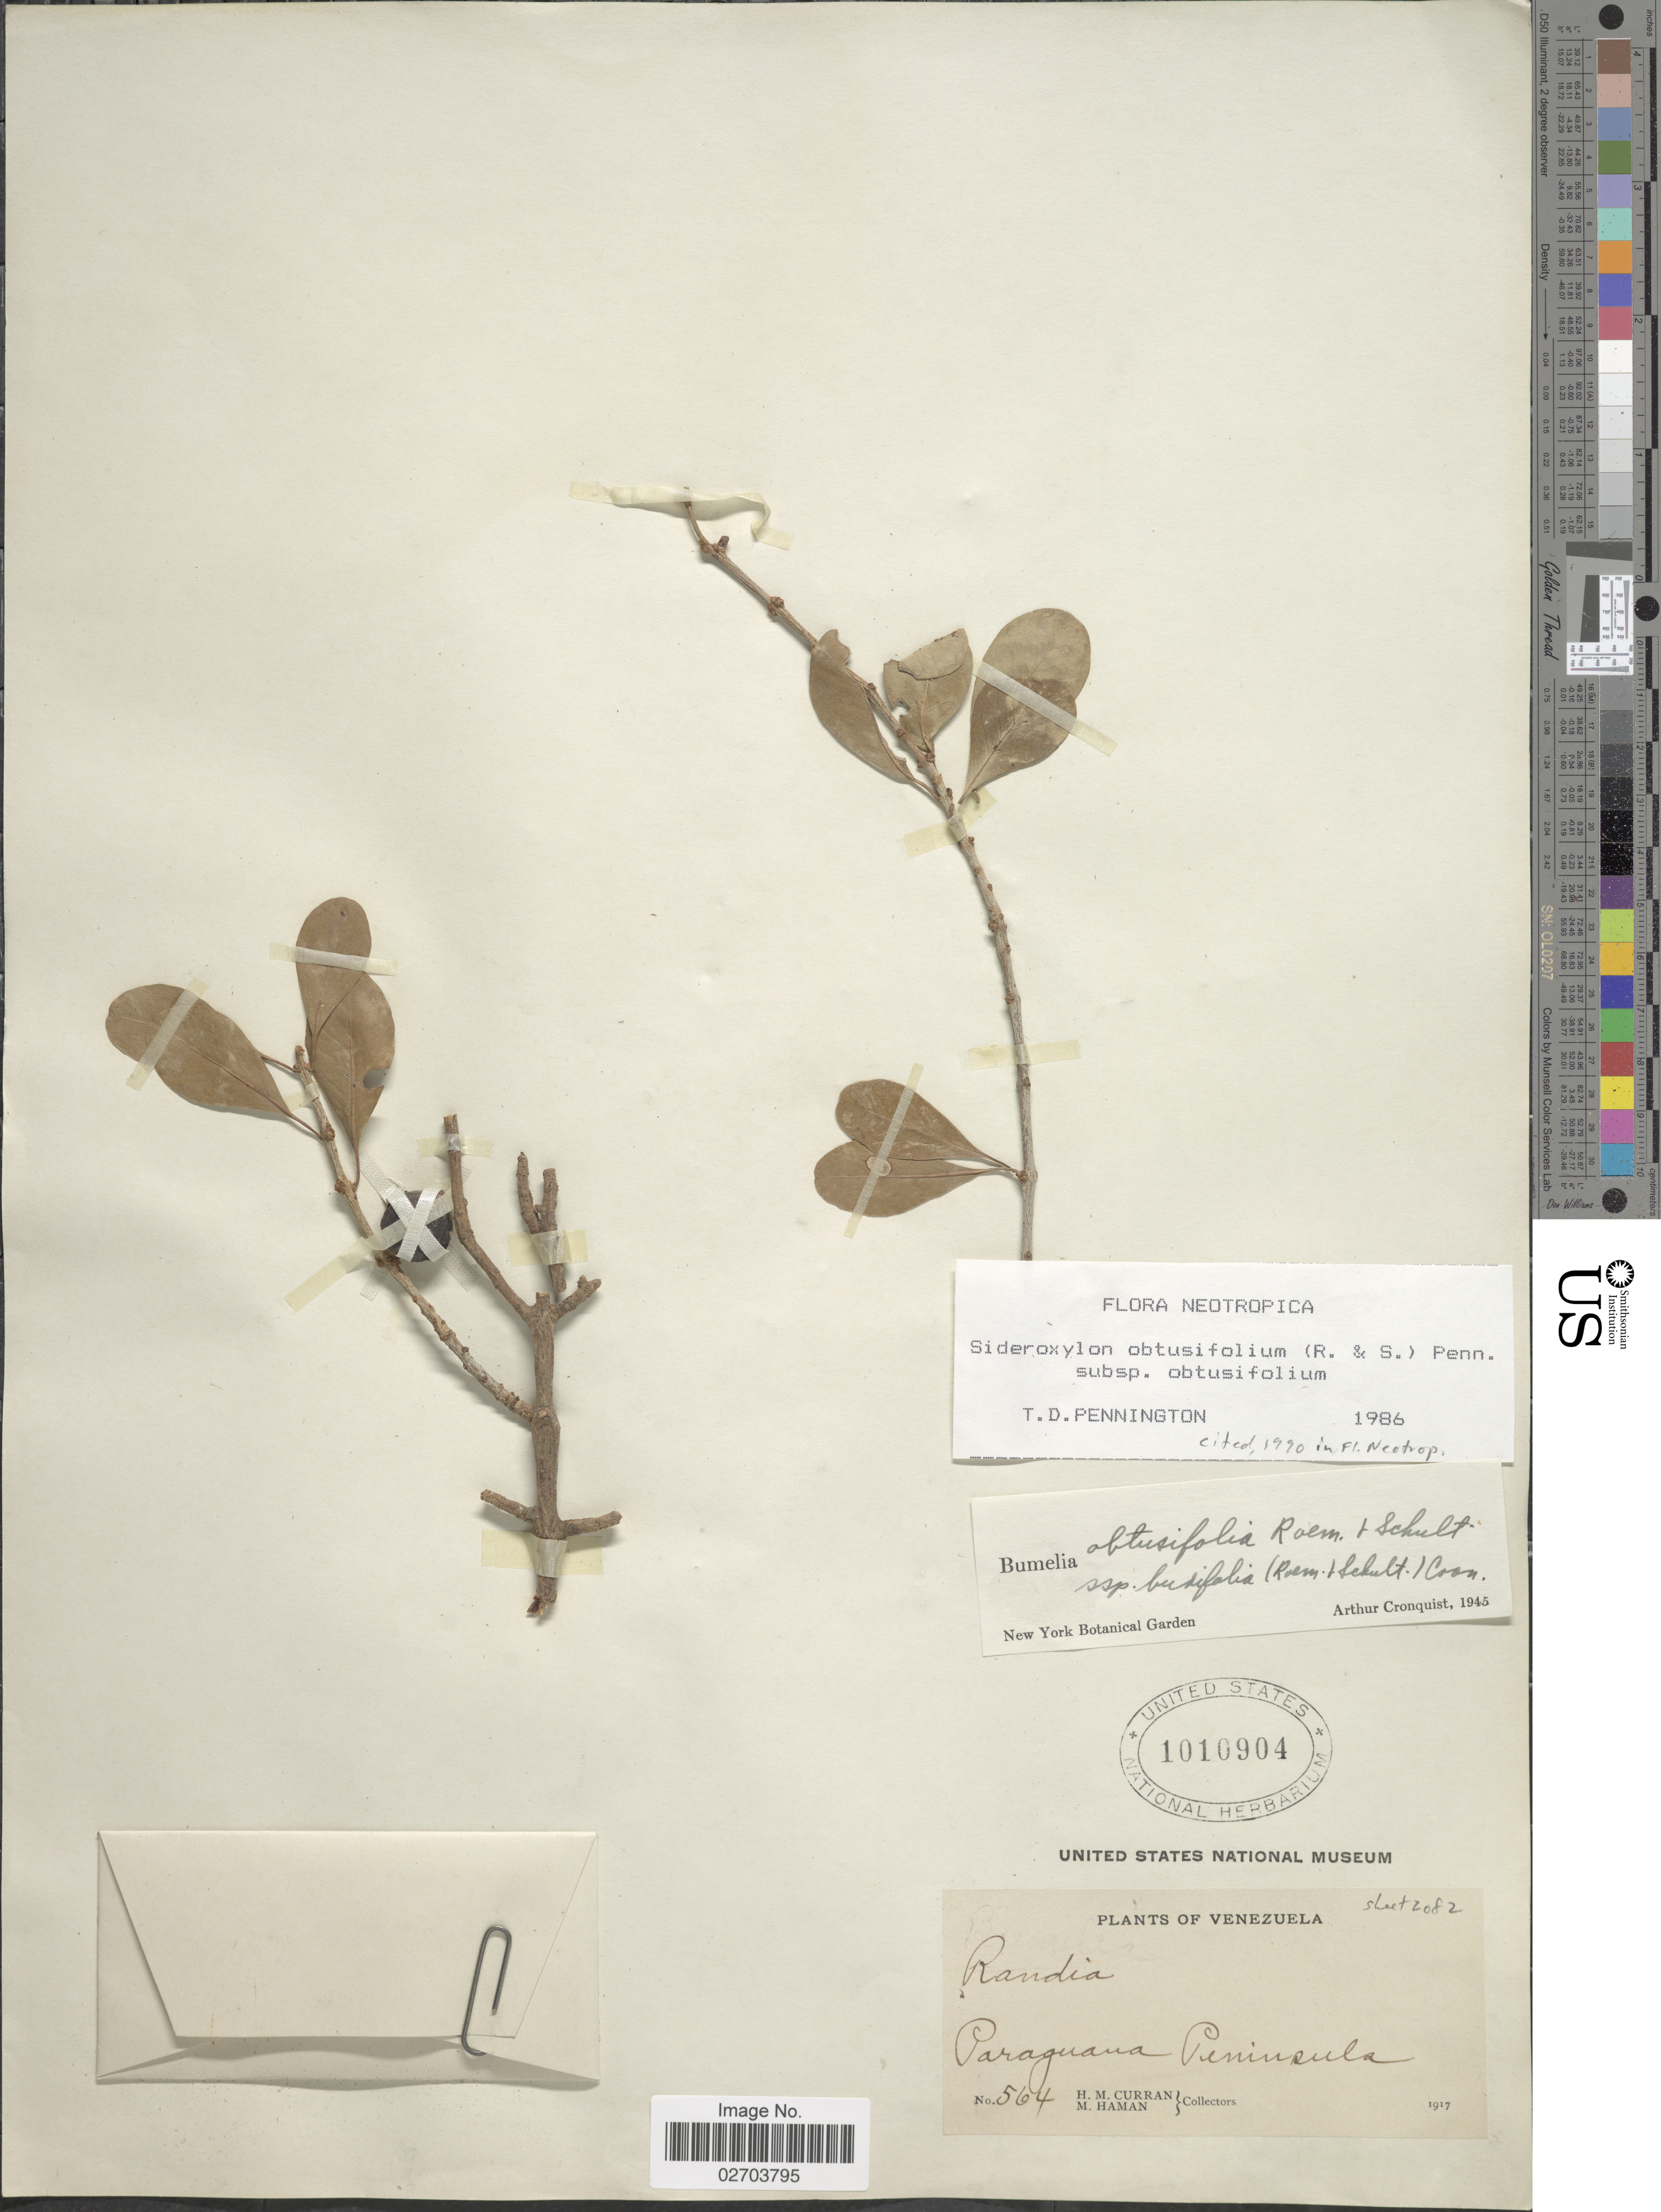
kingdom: Plantae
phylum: Tracheophyta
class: Magnoliopsida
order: Ericales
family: Sapotaceae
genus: Sideroxylon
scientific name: Sideroxylon obtusifolium subsp. obtusifolium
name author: (Roem. & Schult.) T.D. Penn.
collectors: H. M. Curran & M. Haman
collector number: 564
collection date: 1917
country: Venezuela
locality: Paraguana Peninsula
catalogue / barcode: US 1010904